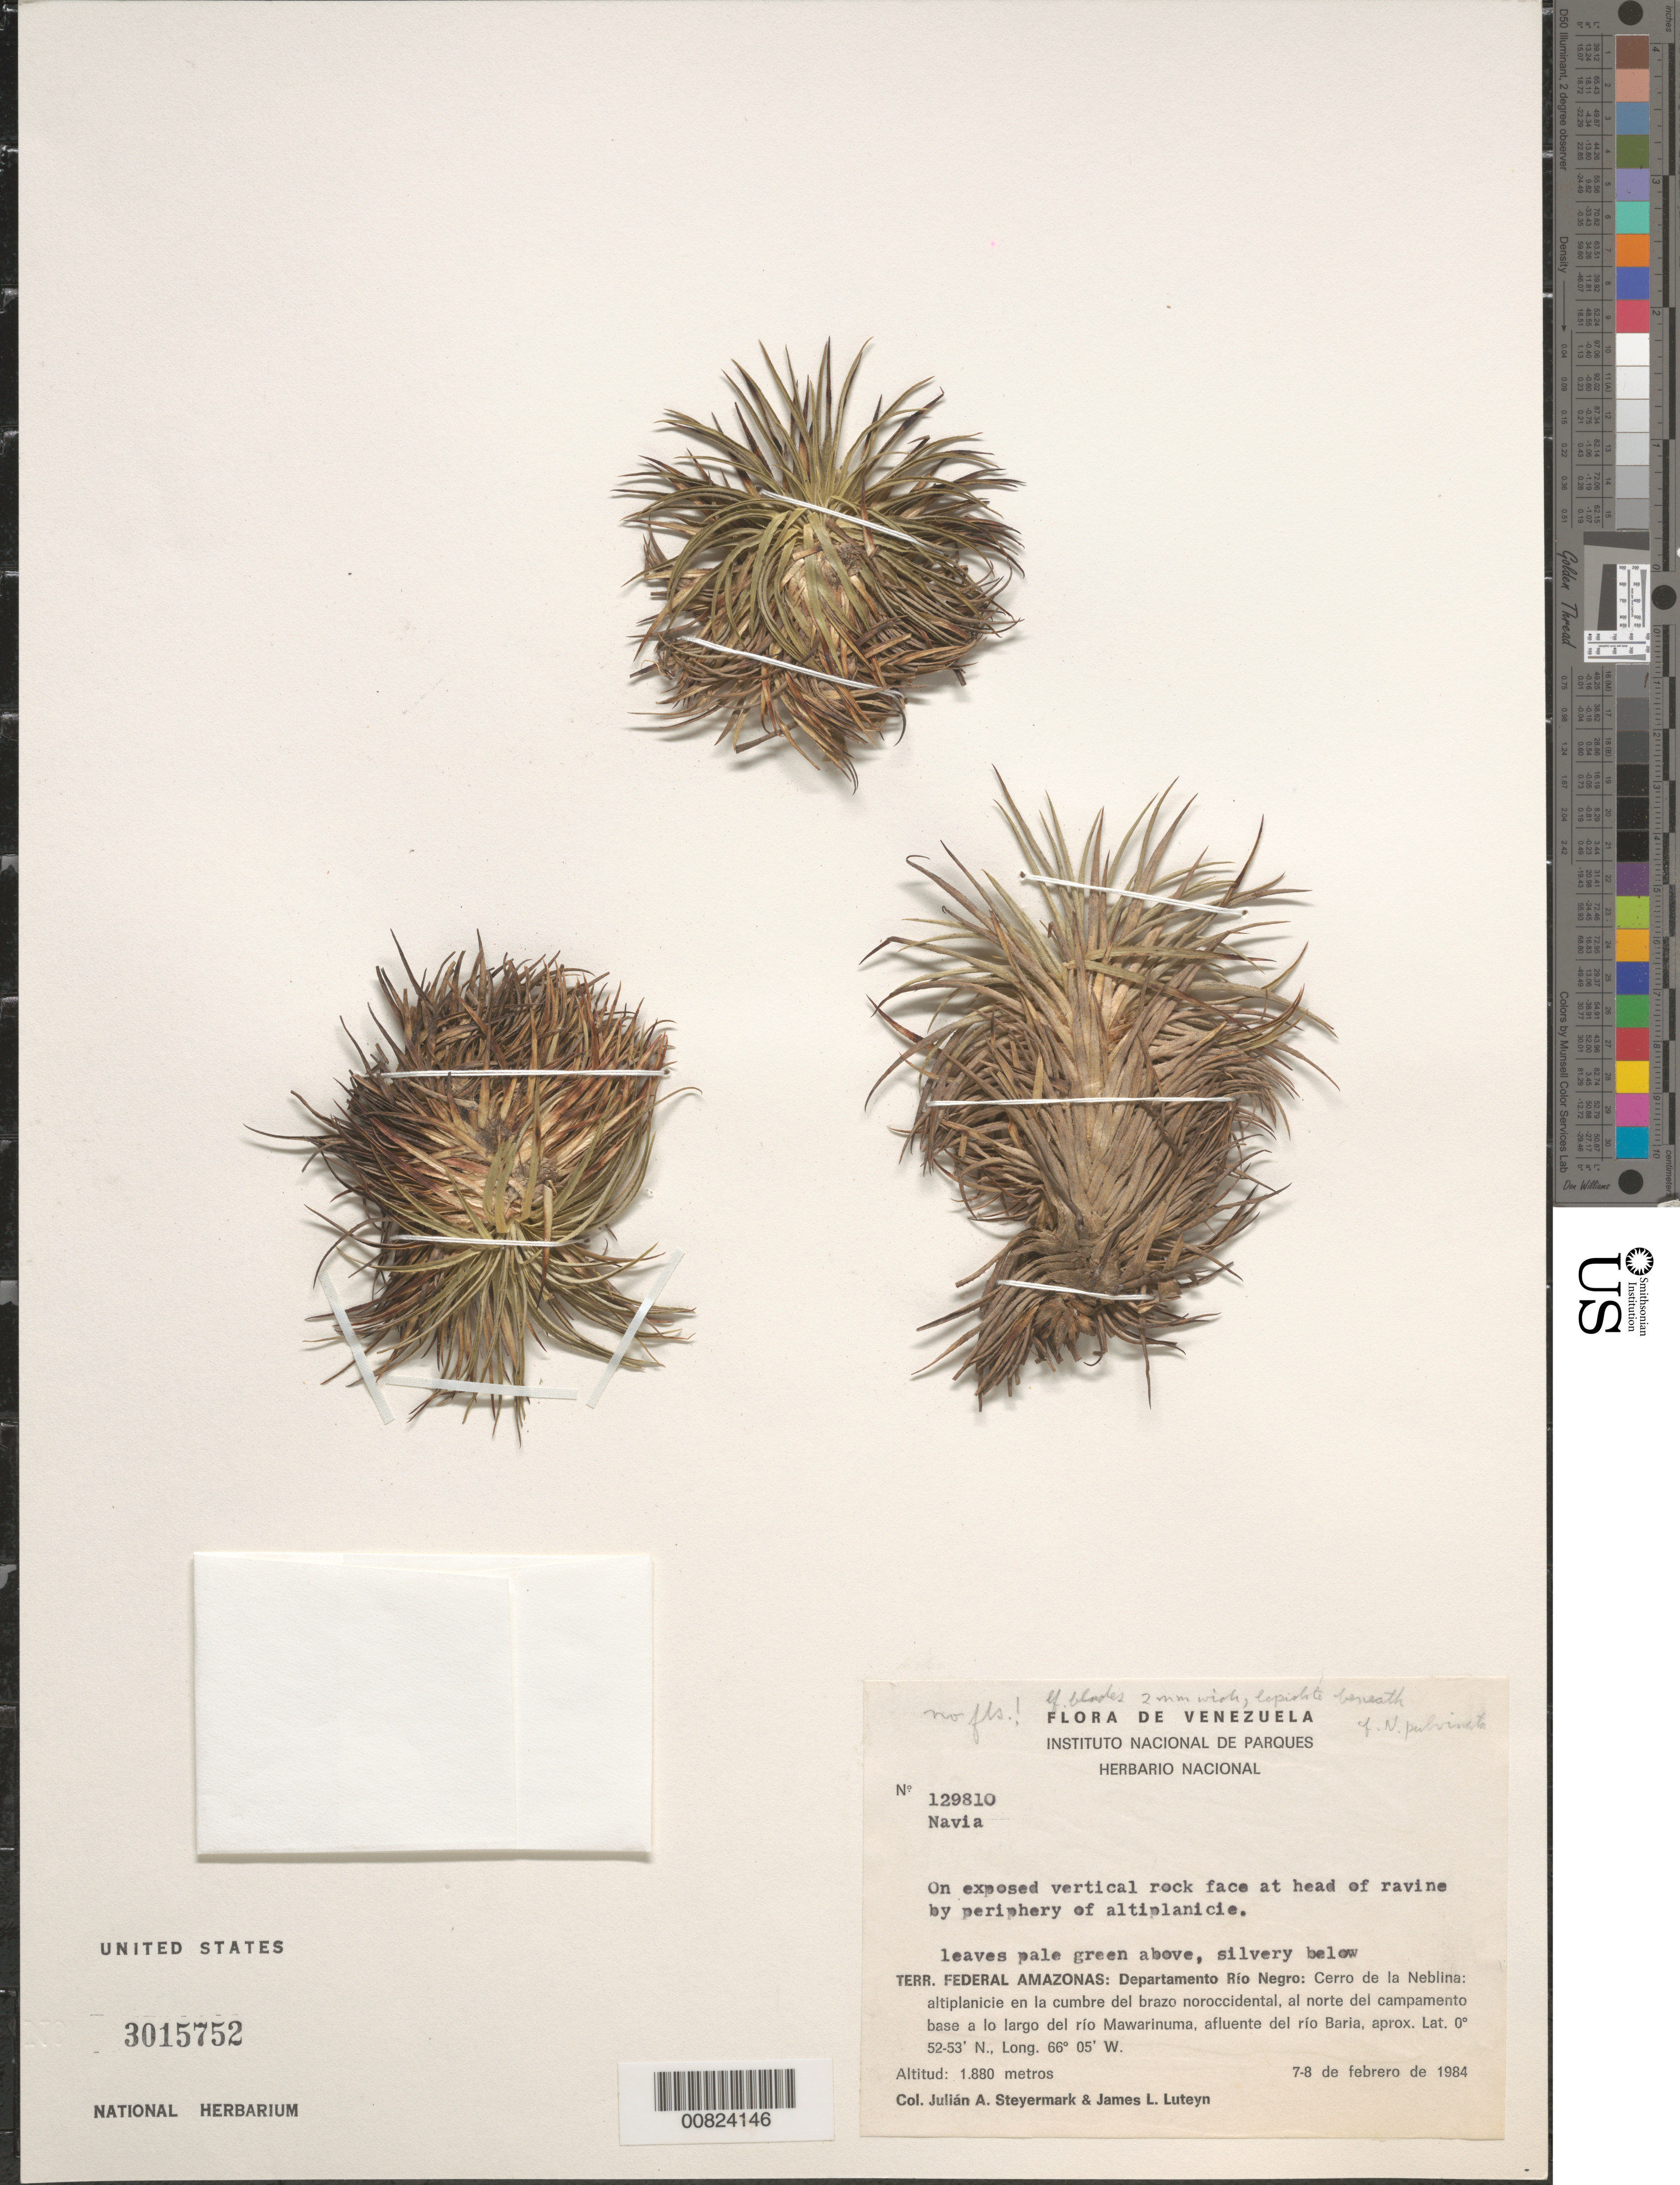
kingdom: Plantae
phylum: Tracheophyta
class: Liliopsida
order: Poales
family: Bromeliaceae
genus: Navia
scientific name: Navia sp.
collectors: J. Steyermark & J. L. Luteyn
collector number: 129810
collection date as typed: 7-Feb-84 to 8-Feb-84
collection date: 1984-02-07/1984-02-08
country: Venezuela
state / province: Amazonas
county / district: Río Negro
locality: Cerro de la Neblina, summit; Brazo noroccidental, al norte del campamento base above Río Mawarinuma, afluente del Río Baria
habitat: Altiplanicie en la cumbre del brazo noroccidental, al N del campamento base a lo large del río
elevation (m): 1880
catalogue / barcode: US 3015752